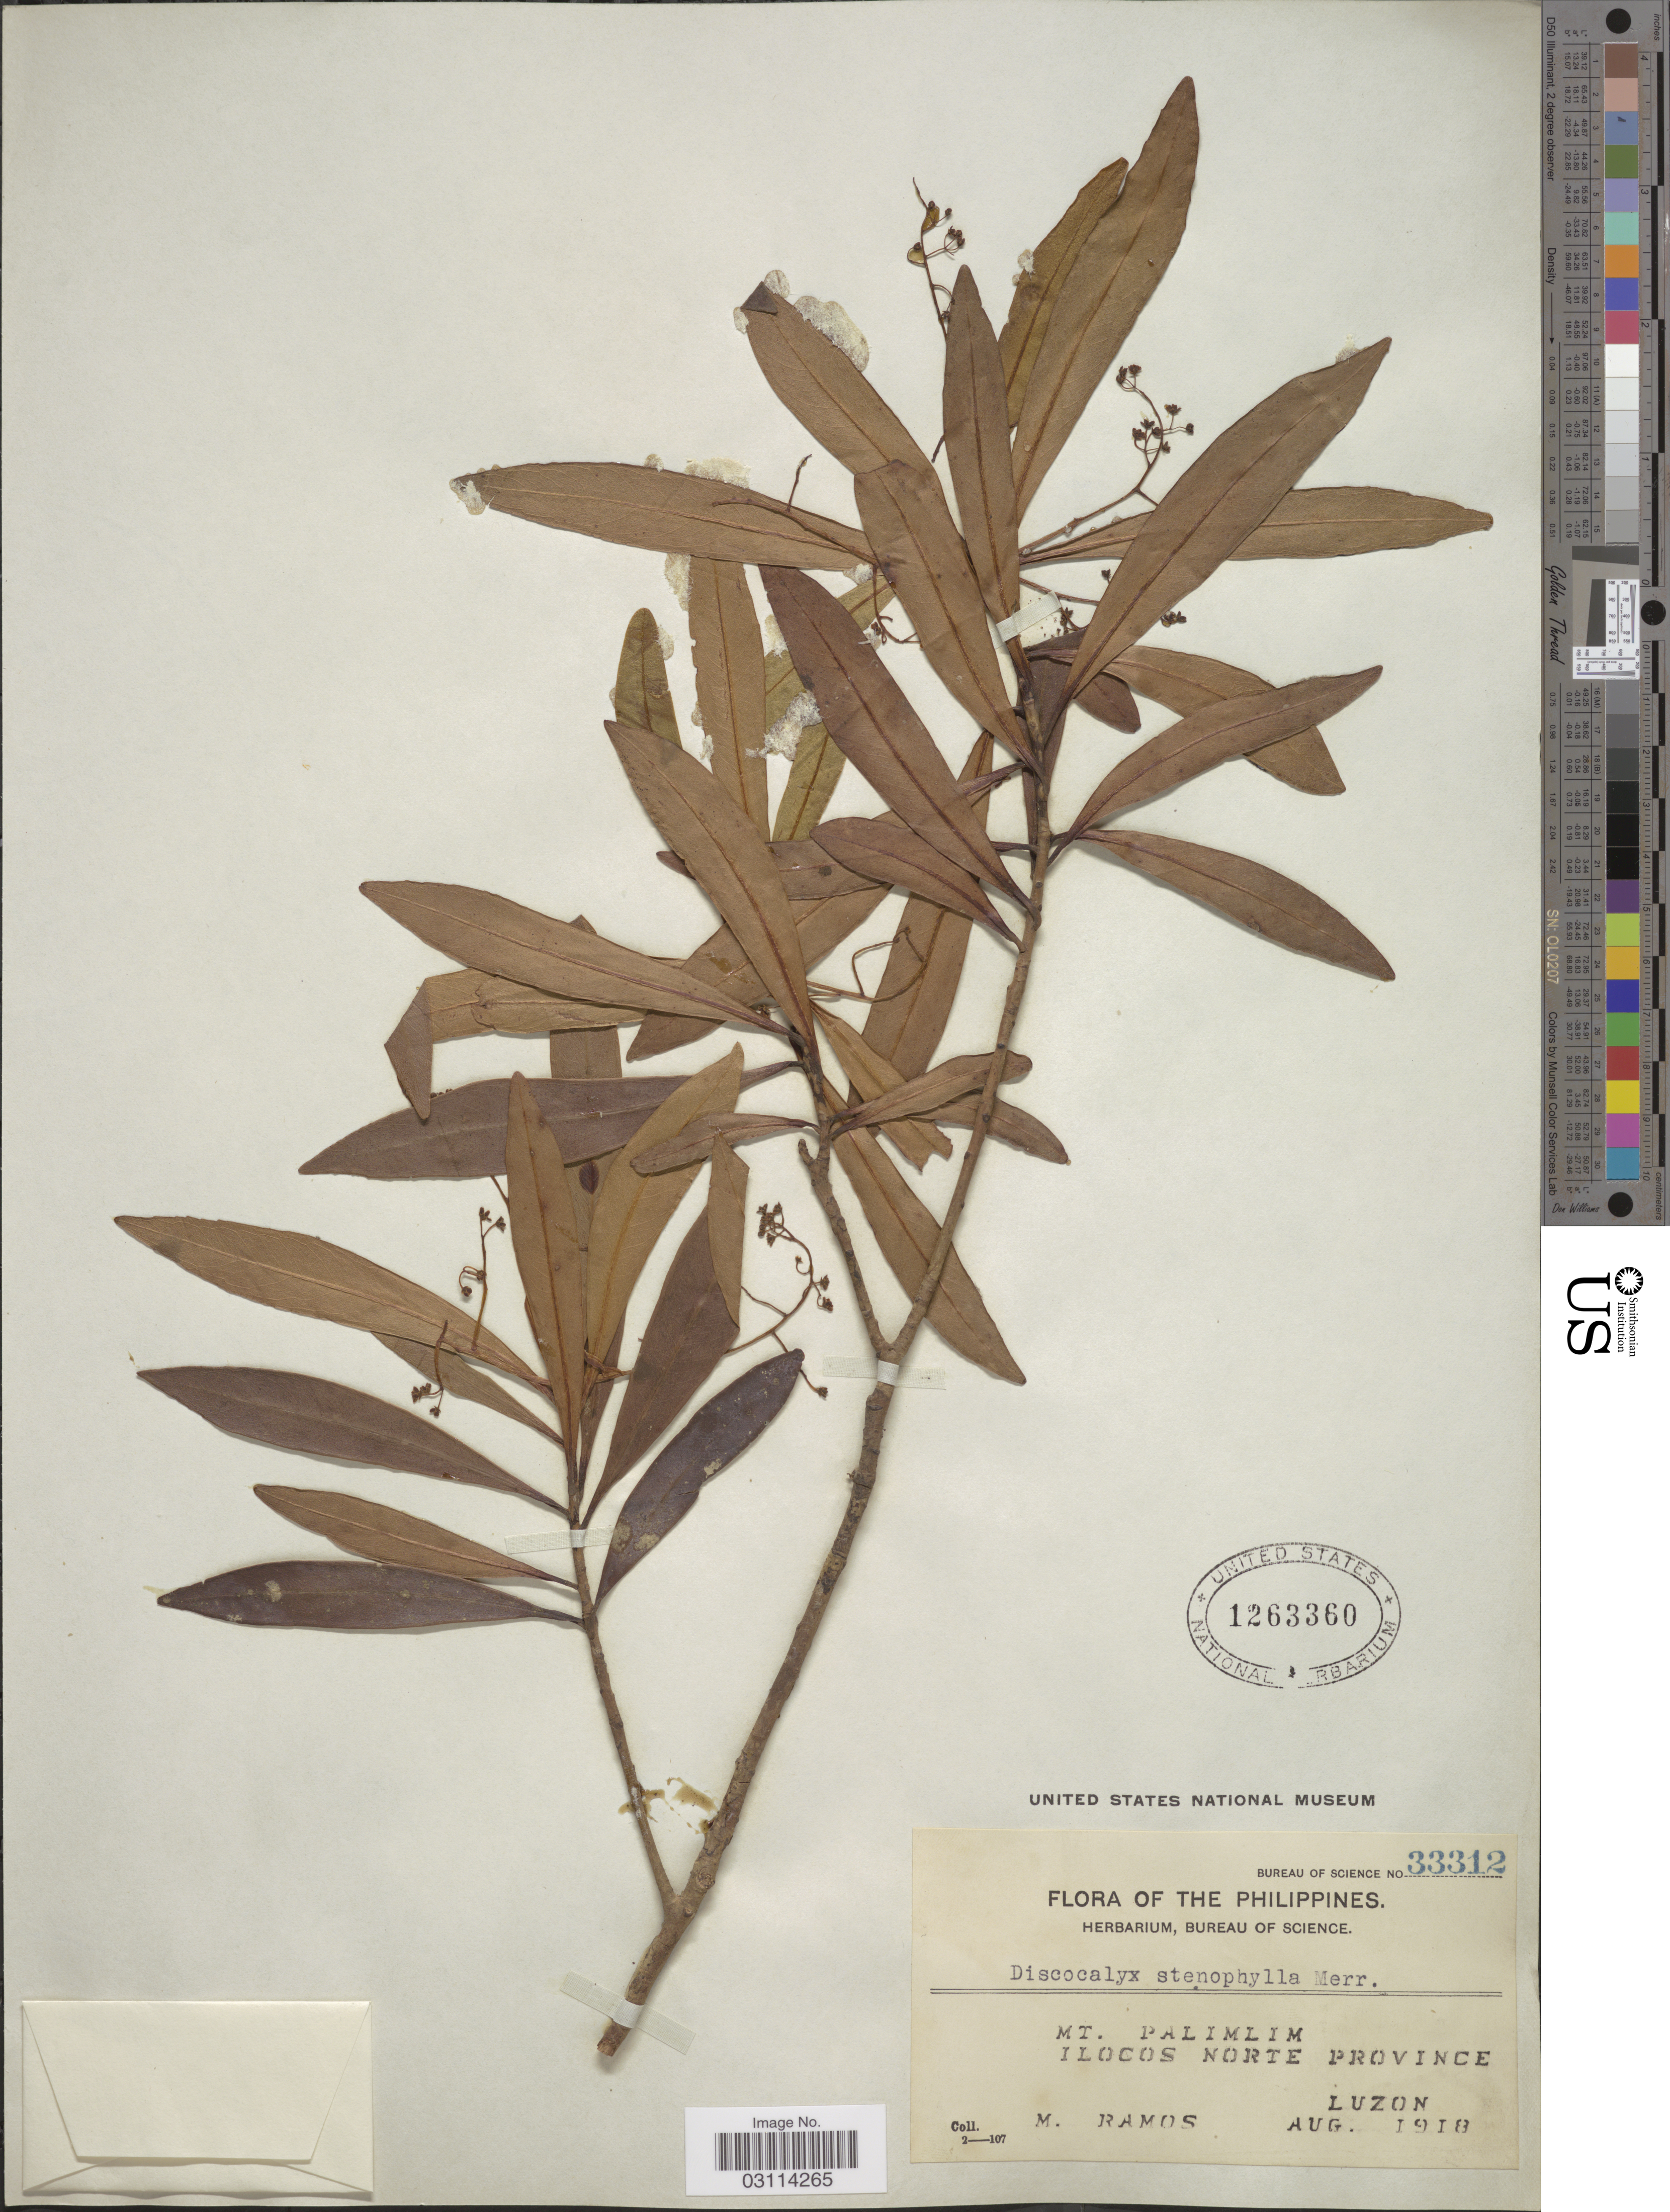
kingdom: Plantae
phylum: Tracheophyta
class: Magnoliopsida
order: Ericales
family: Primulaceae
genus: Discocalyx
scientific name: Discocalyx stenophylla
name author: Merr.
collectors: M. Ramos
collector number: Bureau of Science 33312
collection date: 1918-08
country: Philippines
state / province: Ilocos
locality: Mt. Palimlim, Ilocos Norte Province.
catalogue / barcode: US 1263360